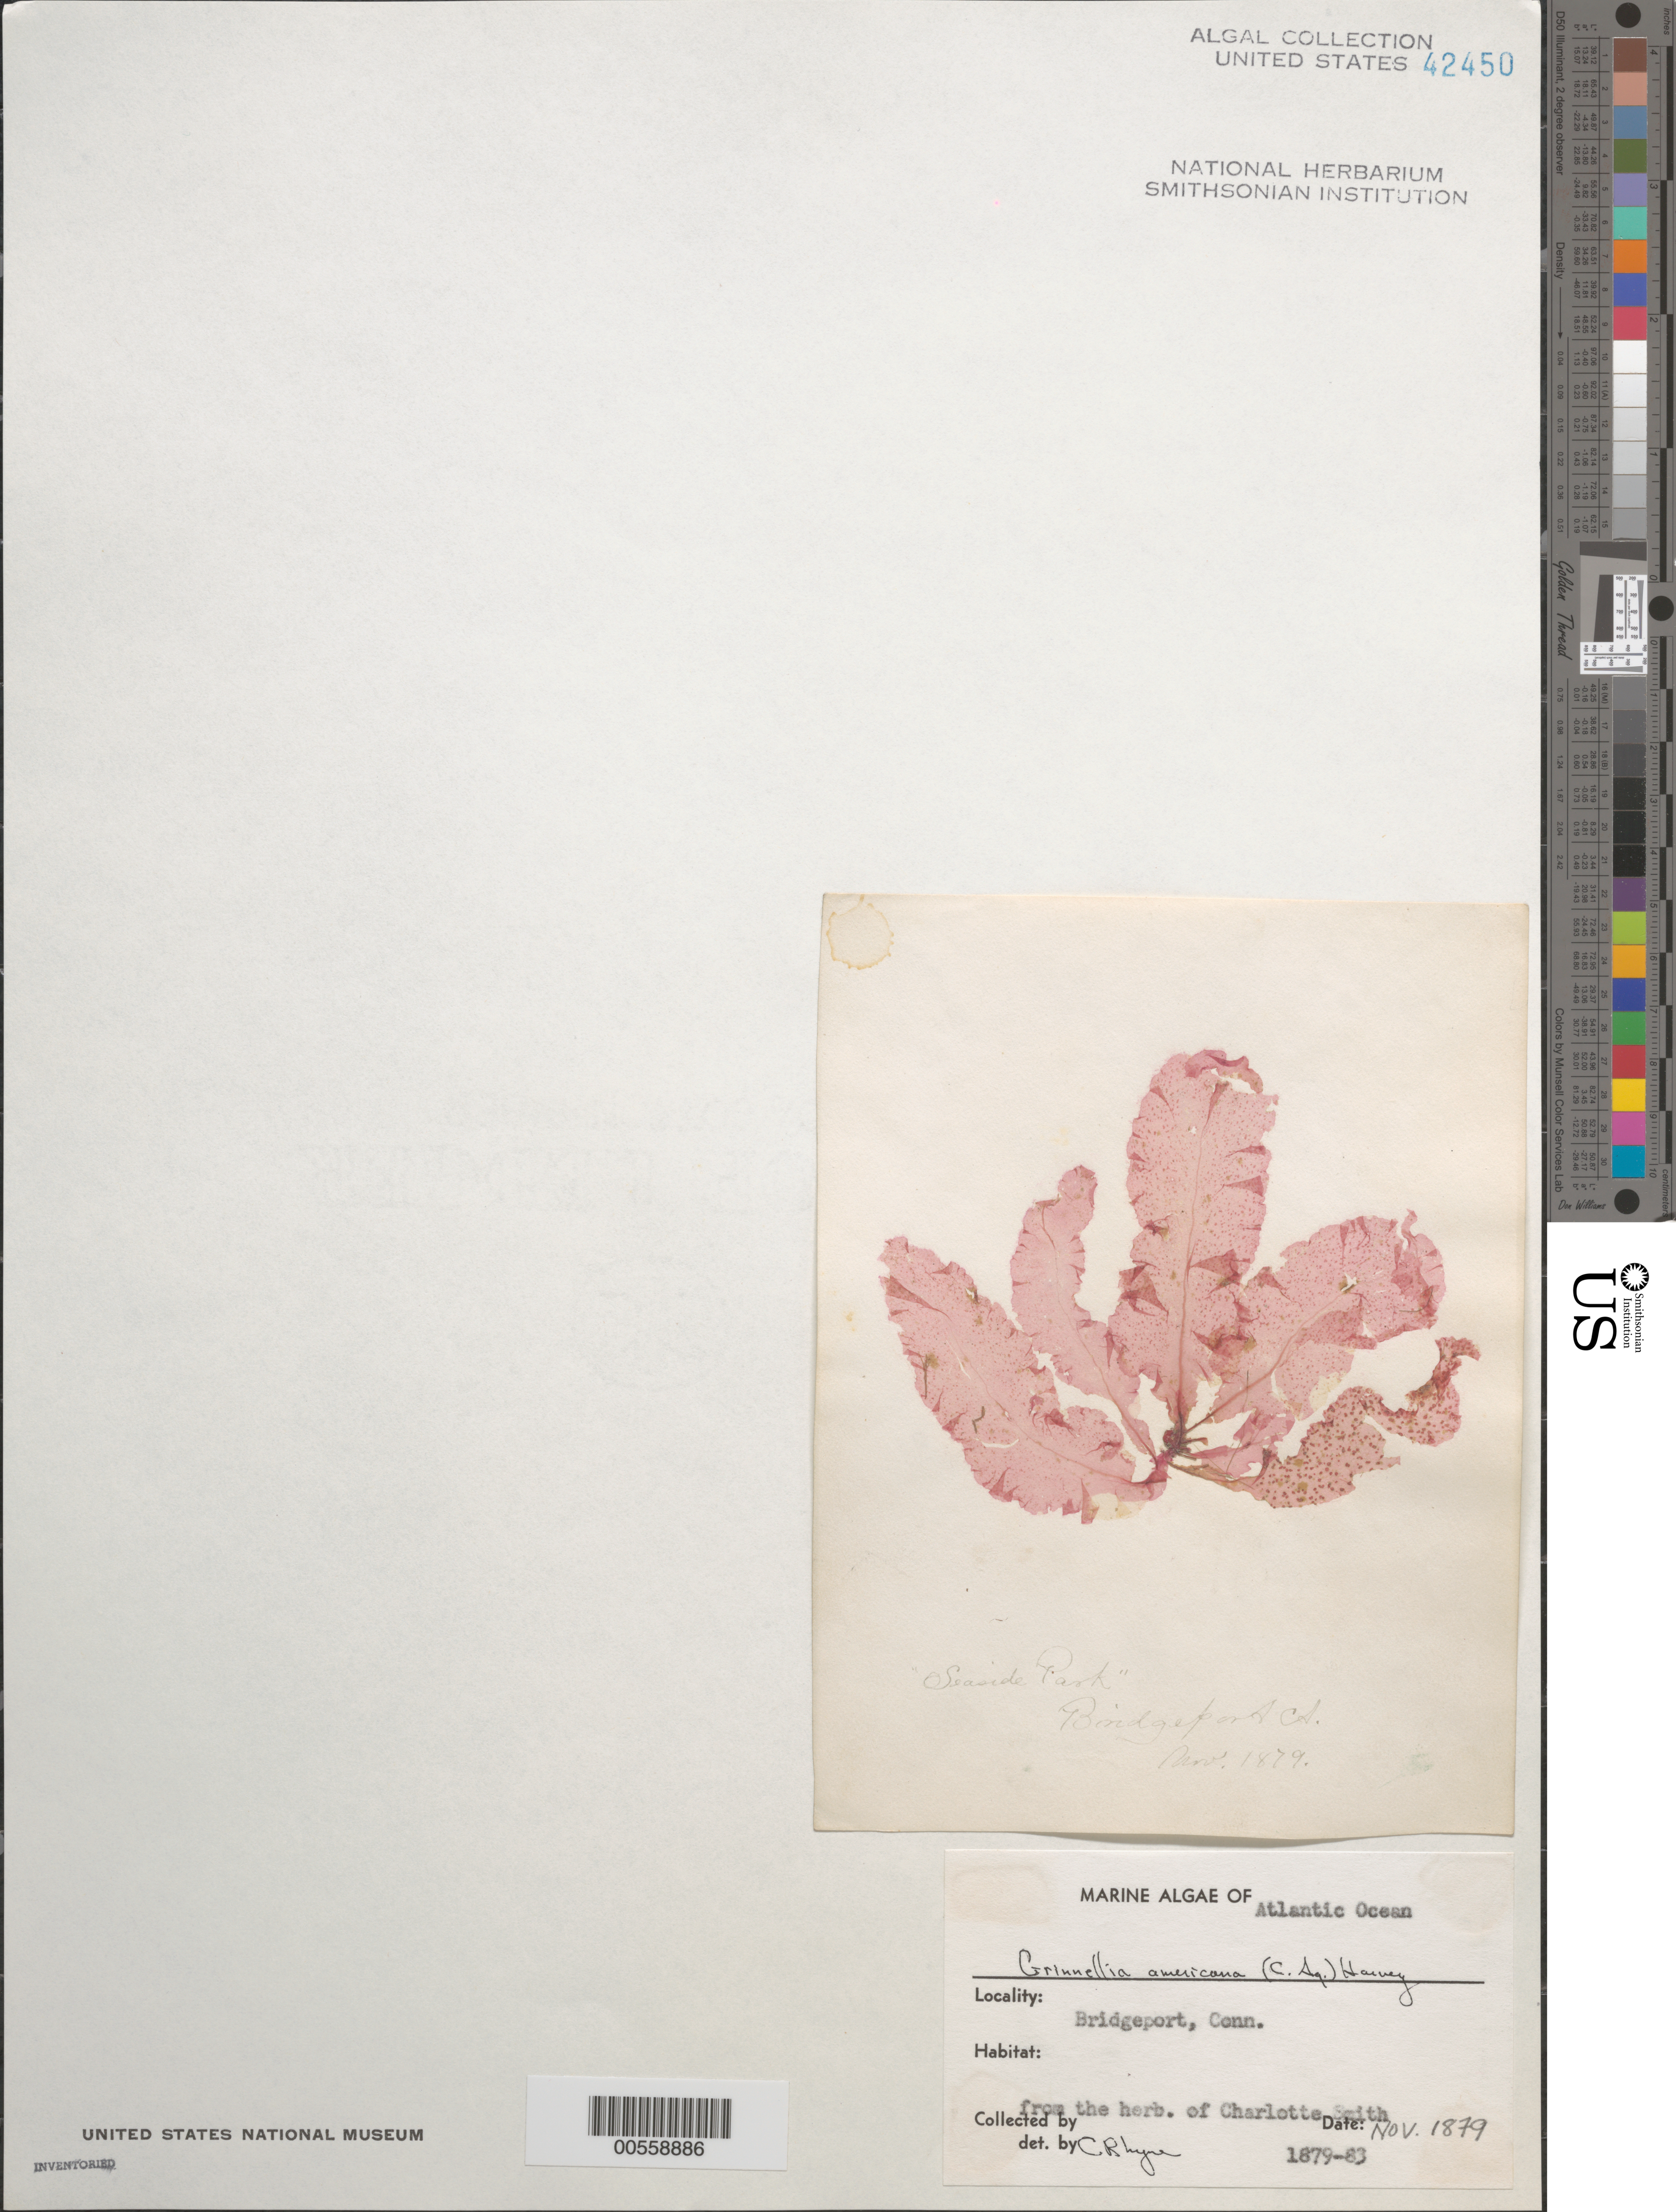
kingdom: Plantae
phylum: Rhodophyta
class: Florideophyceae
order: Ceramiales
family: Delesseriaceae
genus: Grinnellia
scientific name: Grinnellia americana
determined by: Rhyne, C. F.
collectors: Charlotte Smith (herbarium)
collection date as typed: Nov 1879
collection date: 1879-11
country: United States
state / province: Connecticut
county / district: Fairfield County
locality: Seaside Park, Bridgeport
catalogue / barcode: US 42450